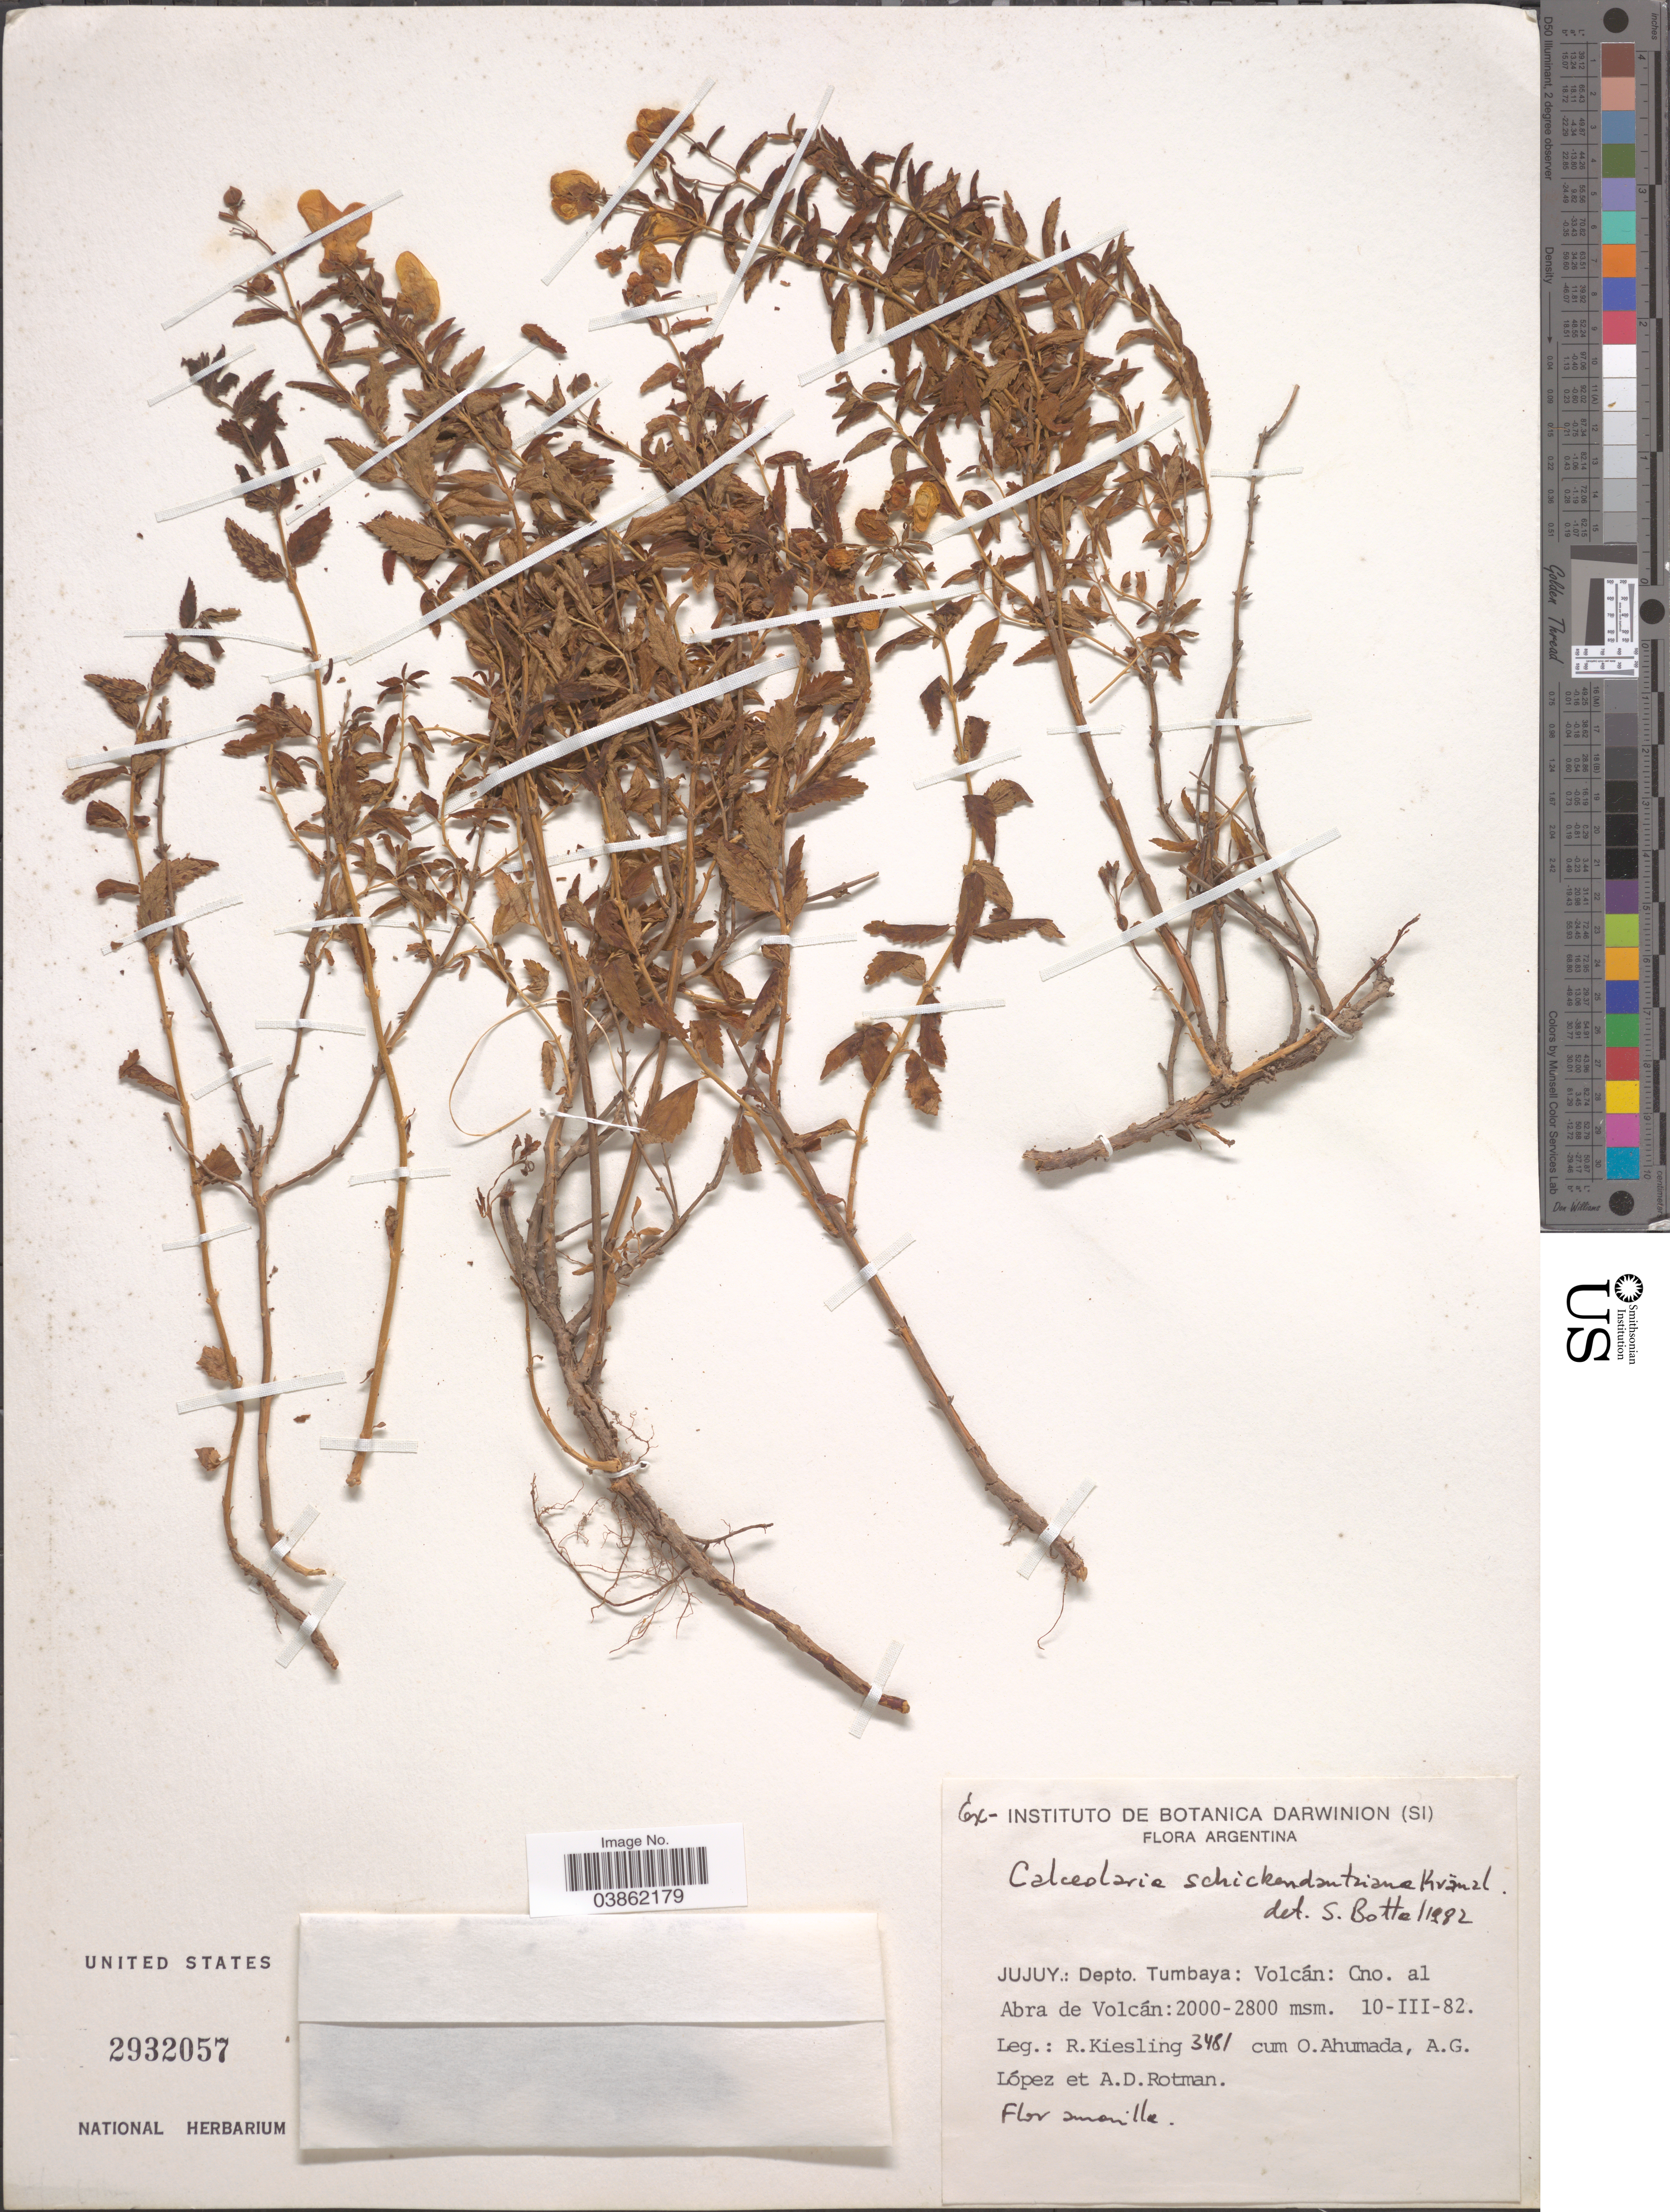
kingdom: Plantae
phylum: Tracheophyta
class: Magnoliopsida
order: Lamiales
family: Calceolariaceae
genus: Calceolaria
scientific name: Calceolaria schickendantziana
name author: Kraenzl.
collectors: R. Kiesling, O. Ahumada, A. G. Lopez & A. D. Rotman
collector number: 3481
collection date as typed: Transcribed d/m/y: 10/3/82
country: Argentina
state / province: Jujuy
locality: Depto. Tumbaya: Volcán: Cno. al Abra de Volcán.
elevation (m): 2000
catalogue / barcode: US 2932057